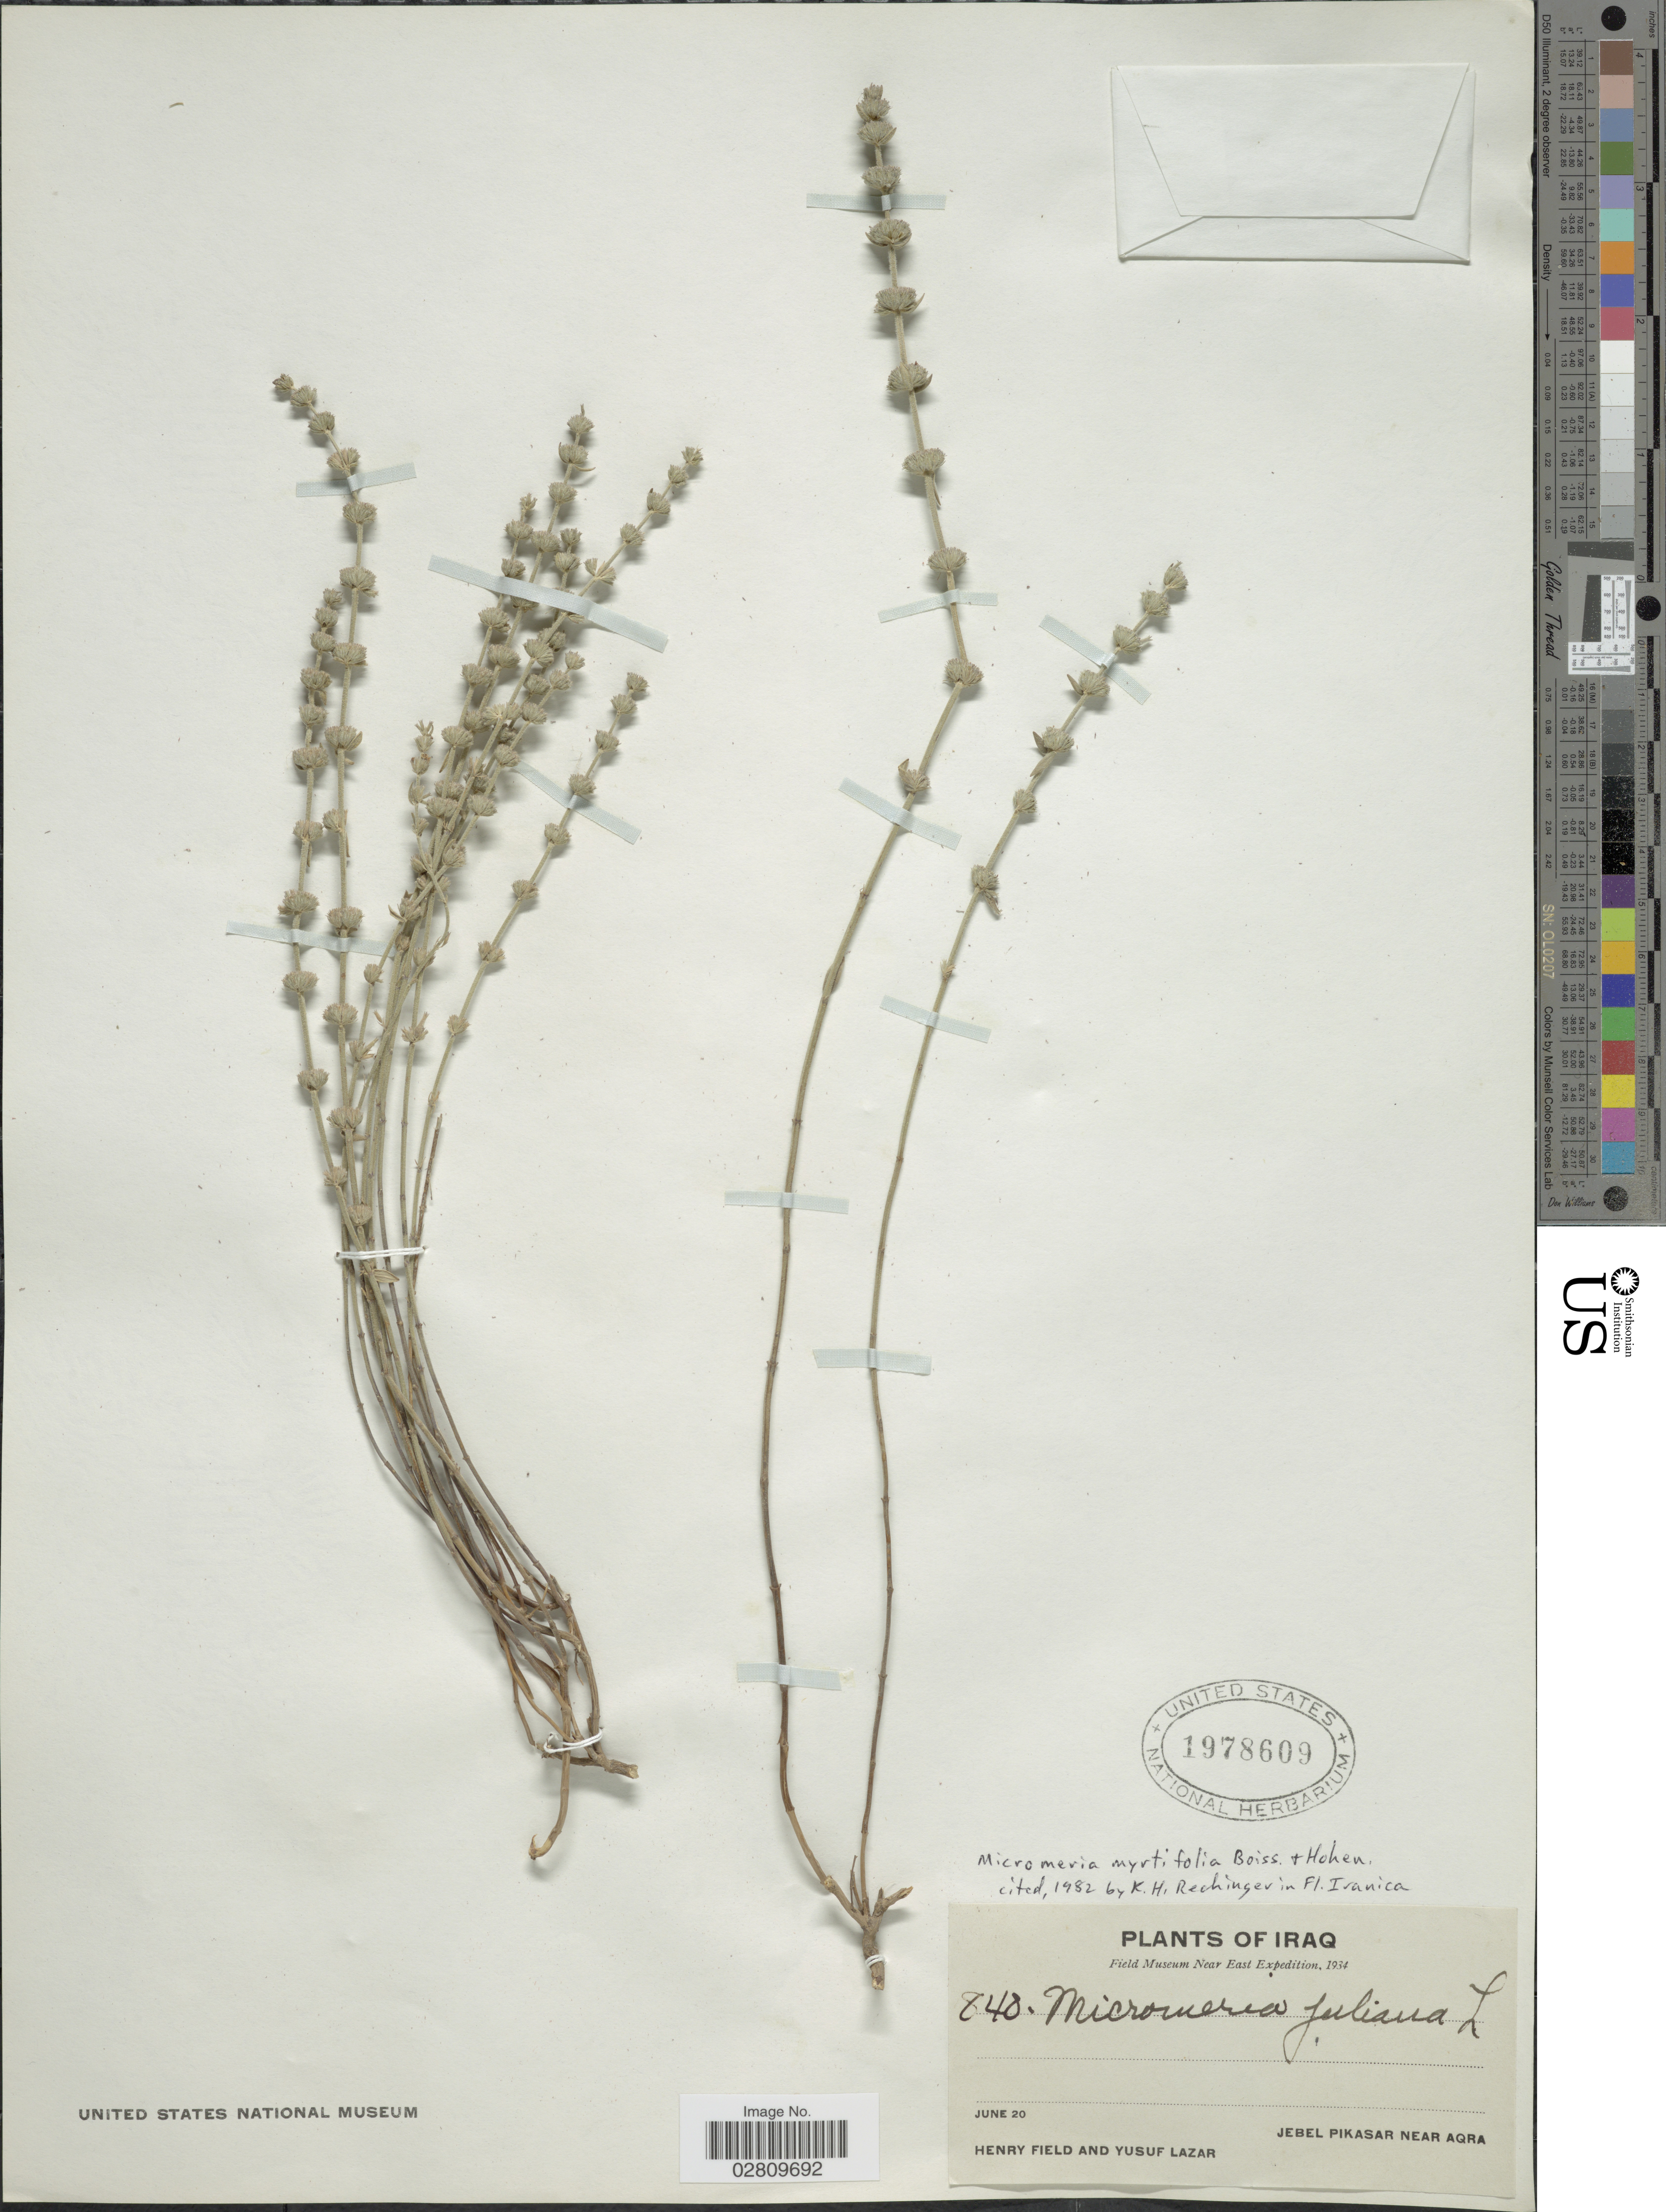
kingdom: Plantae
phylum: Tracheophyta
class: Magnoliopsida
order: Lamiales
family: Lamiaceae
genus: Micromeria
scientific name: Micromeria myrtifolia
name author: Boiss. & Hohen.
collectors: H. Field & Y. Lazar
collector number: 840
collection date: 1934-06-20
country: Iraq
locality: Jebel Pikasar near Aqra.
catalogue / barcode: US 1978609